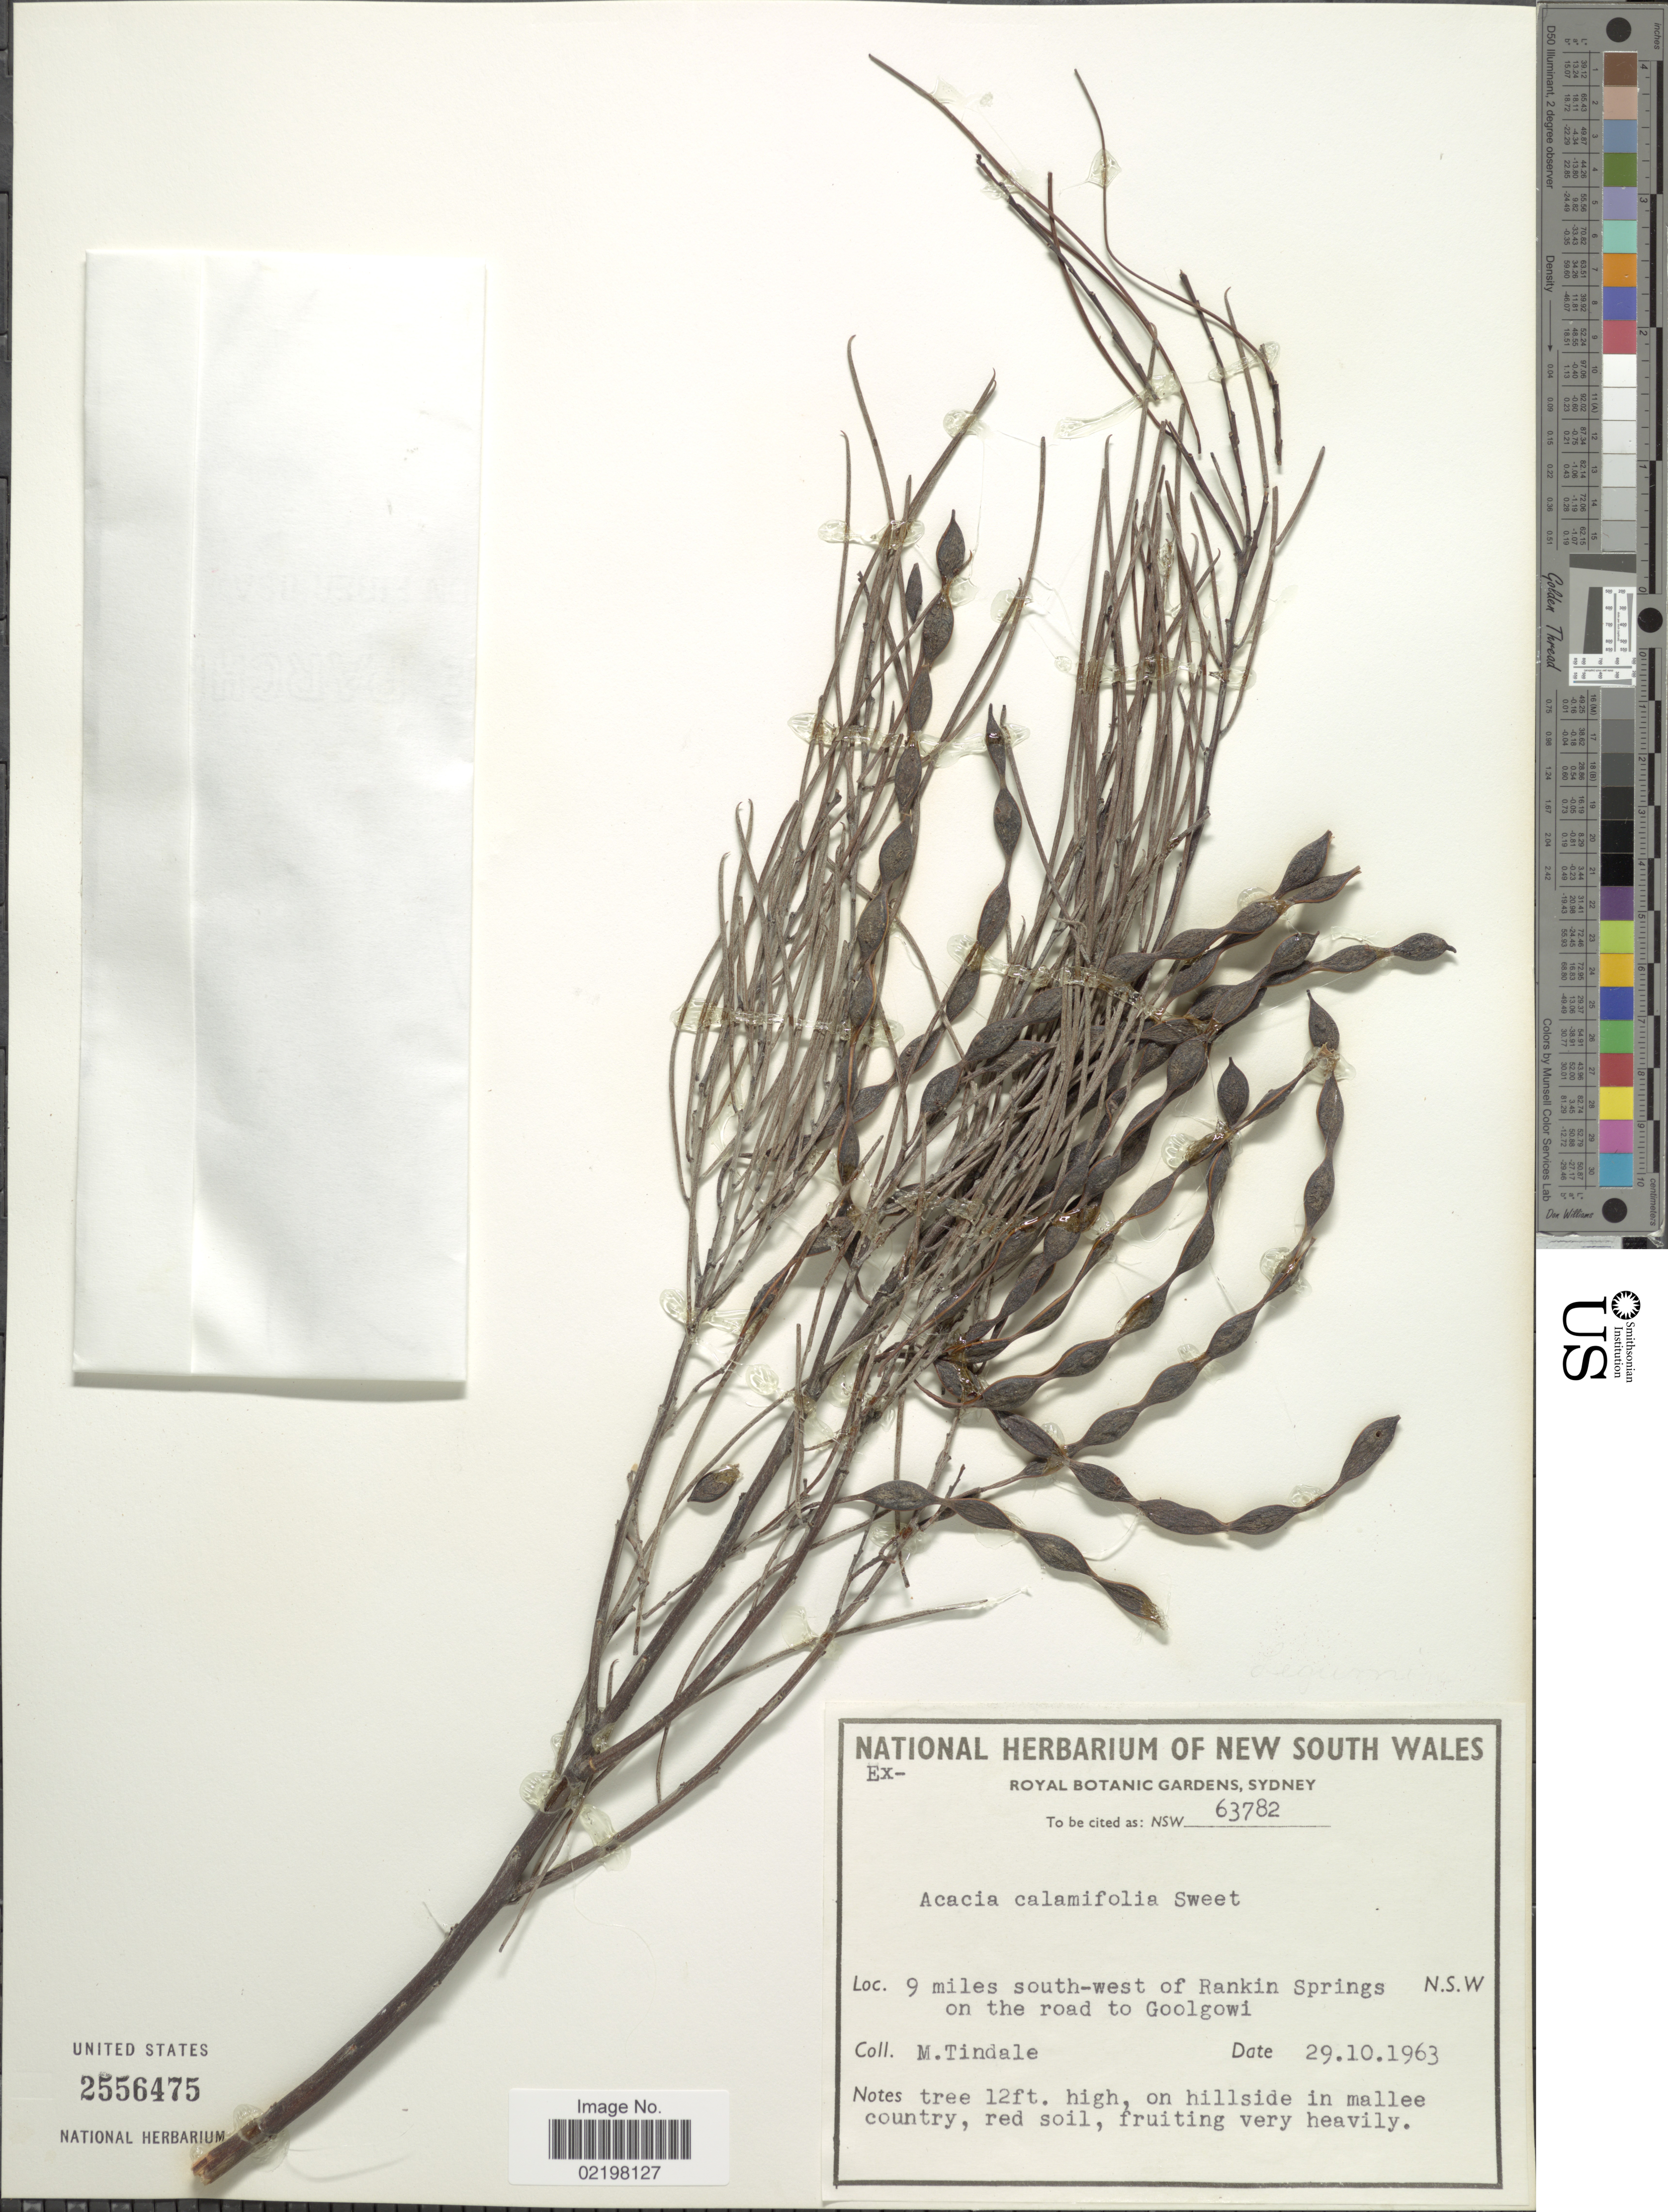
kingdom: Plantae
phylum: Tracheophyta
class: Magnoliopsida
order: Fabales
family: Fabaceae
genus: Acacia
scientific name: Acacia calamifolia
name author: Lindl.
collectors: M. D. Tindale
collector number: NSW 63782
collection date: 1963-10-29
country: Australia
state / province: New South Wales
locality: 9 miles south-west of Rankin Springs on the road to Goolgowi, N.S.W.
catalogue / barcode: US 2556475